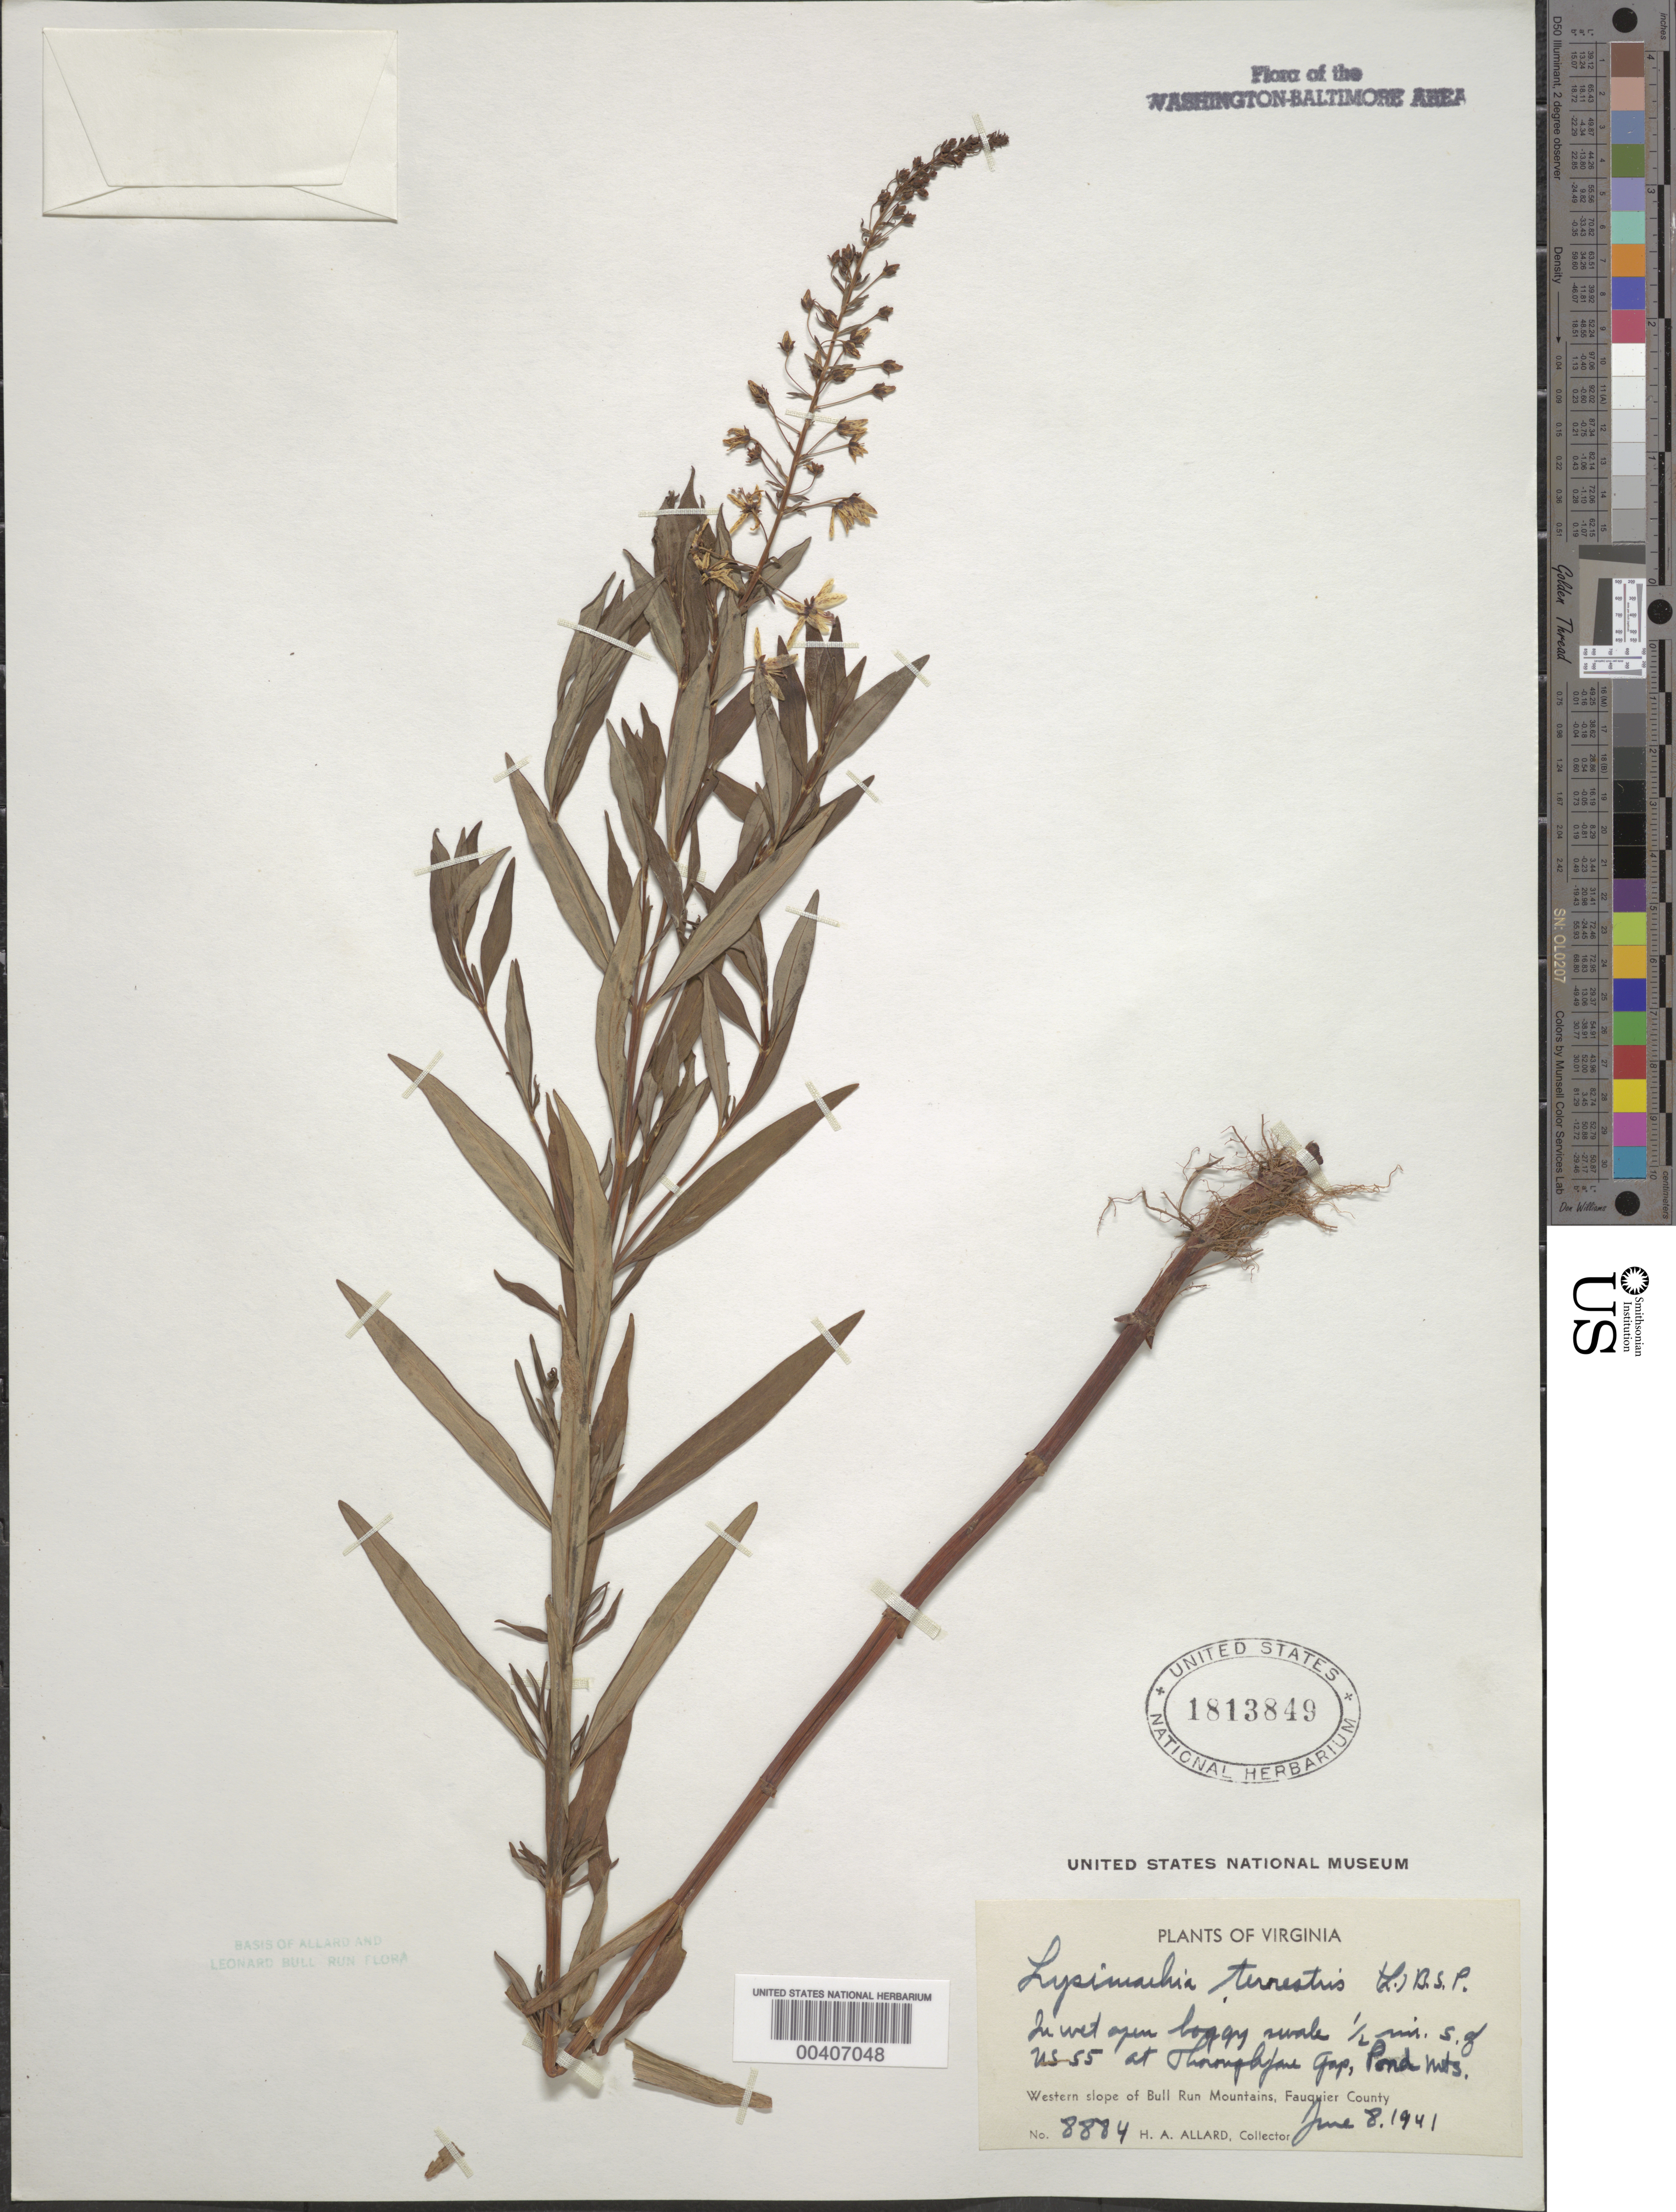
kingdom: Plantae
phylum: Tracheophyta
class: Magnoliopsida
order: Ericales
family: Primulaceae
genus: Lysimachia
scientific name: Lysimachia terrestris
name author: (L.) Britton, Stearns & Poggenb.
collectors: H. A. Allard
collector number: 8884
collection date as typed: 08 Jun 1941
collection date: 1941-06-08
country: United States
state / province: Virginia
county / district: Fauquier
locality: South of Route 55 at Thorofare Gap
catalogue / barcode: US 1813849